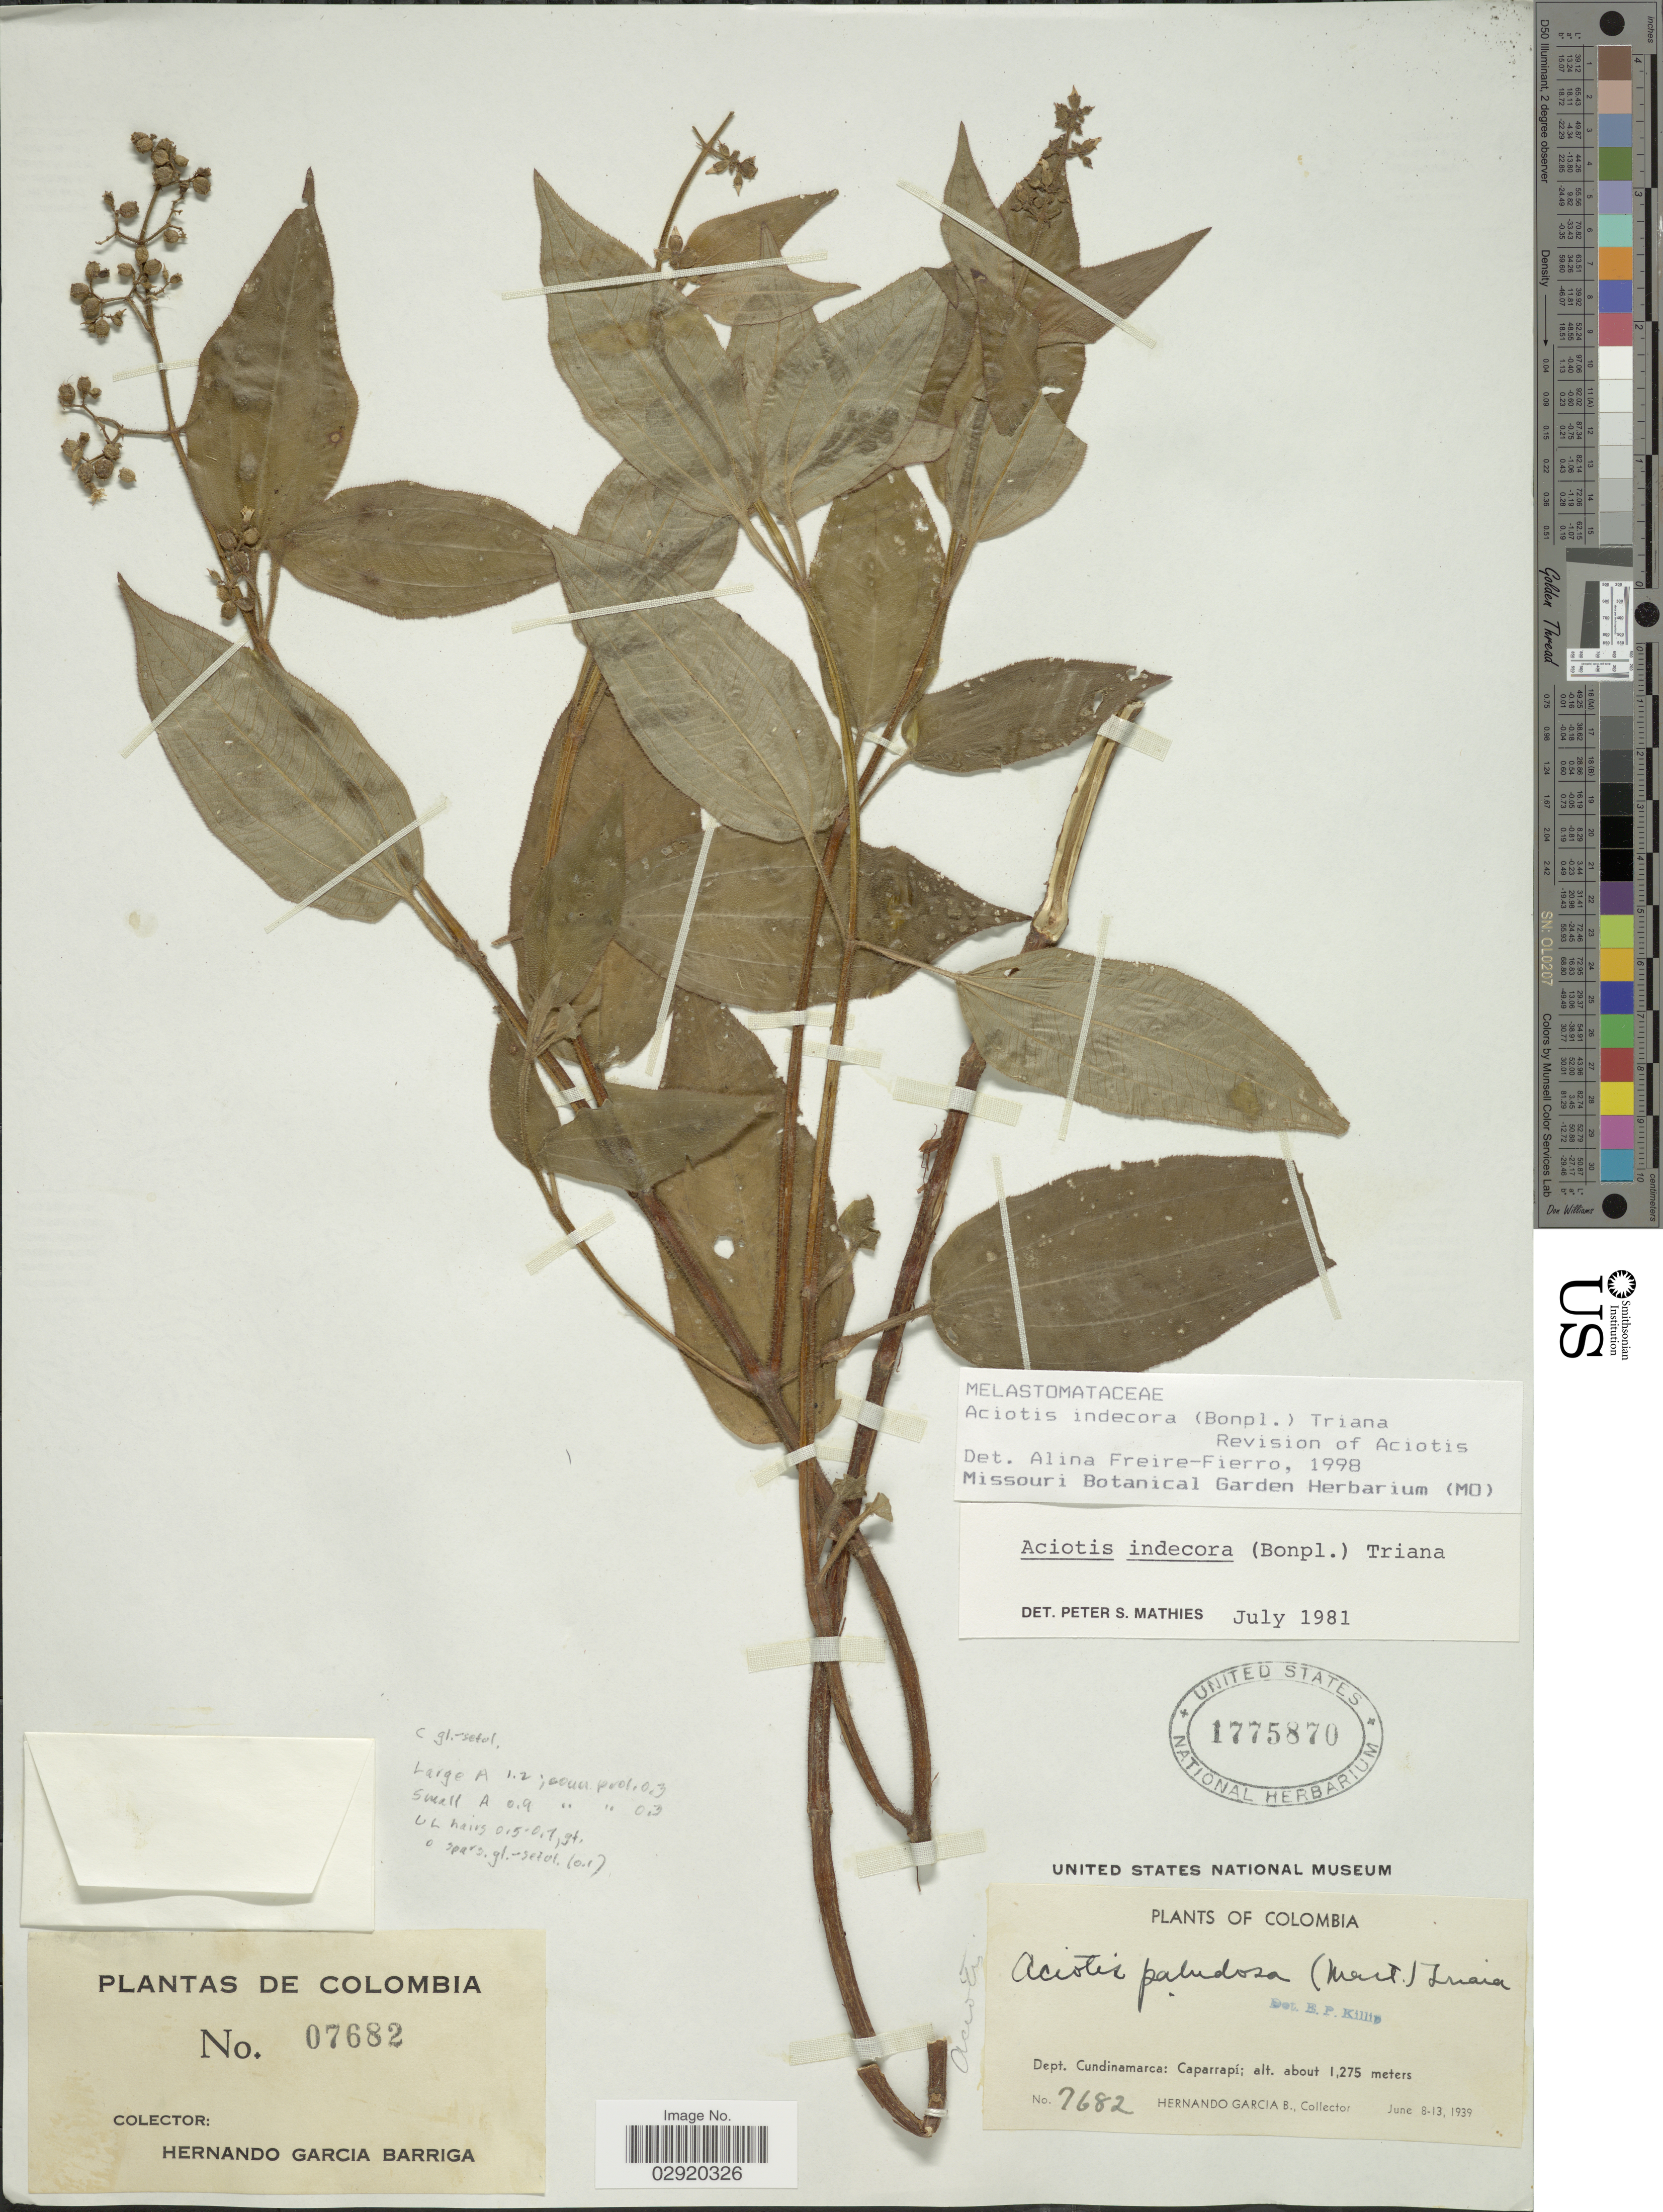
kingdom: Plantae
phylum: Tracheophyta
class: Magnoliopsida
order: Myrtales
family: Melastomataceae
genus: Aciotis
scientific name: Aciotis indecora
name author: (Bonpl.) Triana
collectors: H. García Barriga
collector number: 7682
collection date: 1939-06-08/1939-06-13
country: Colombia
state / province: Cundinamarca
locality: Dept. Cundinamarca: Caparrapí.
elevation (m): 1275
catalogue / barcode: US 1775870